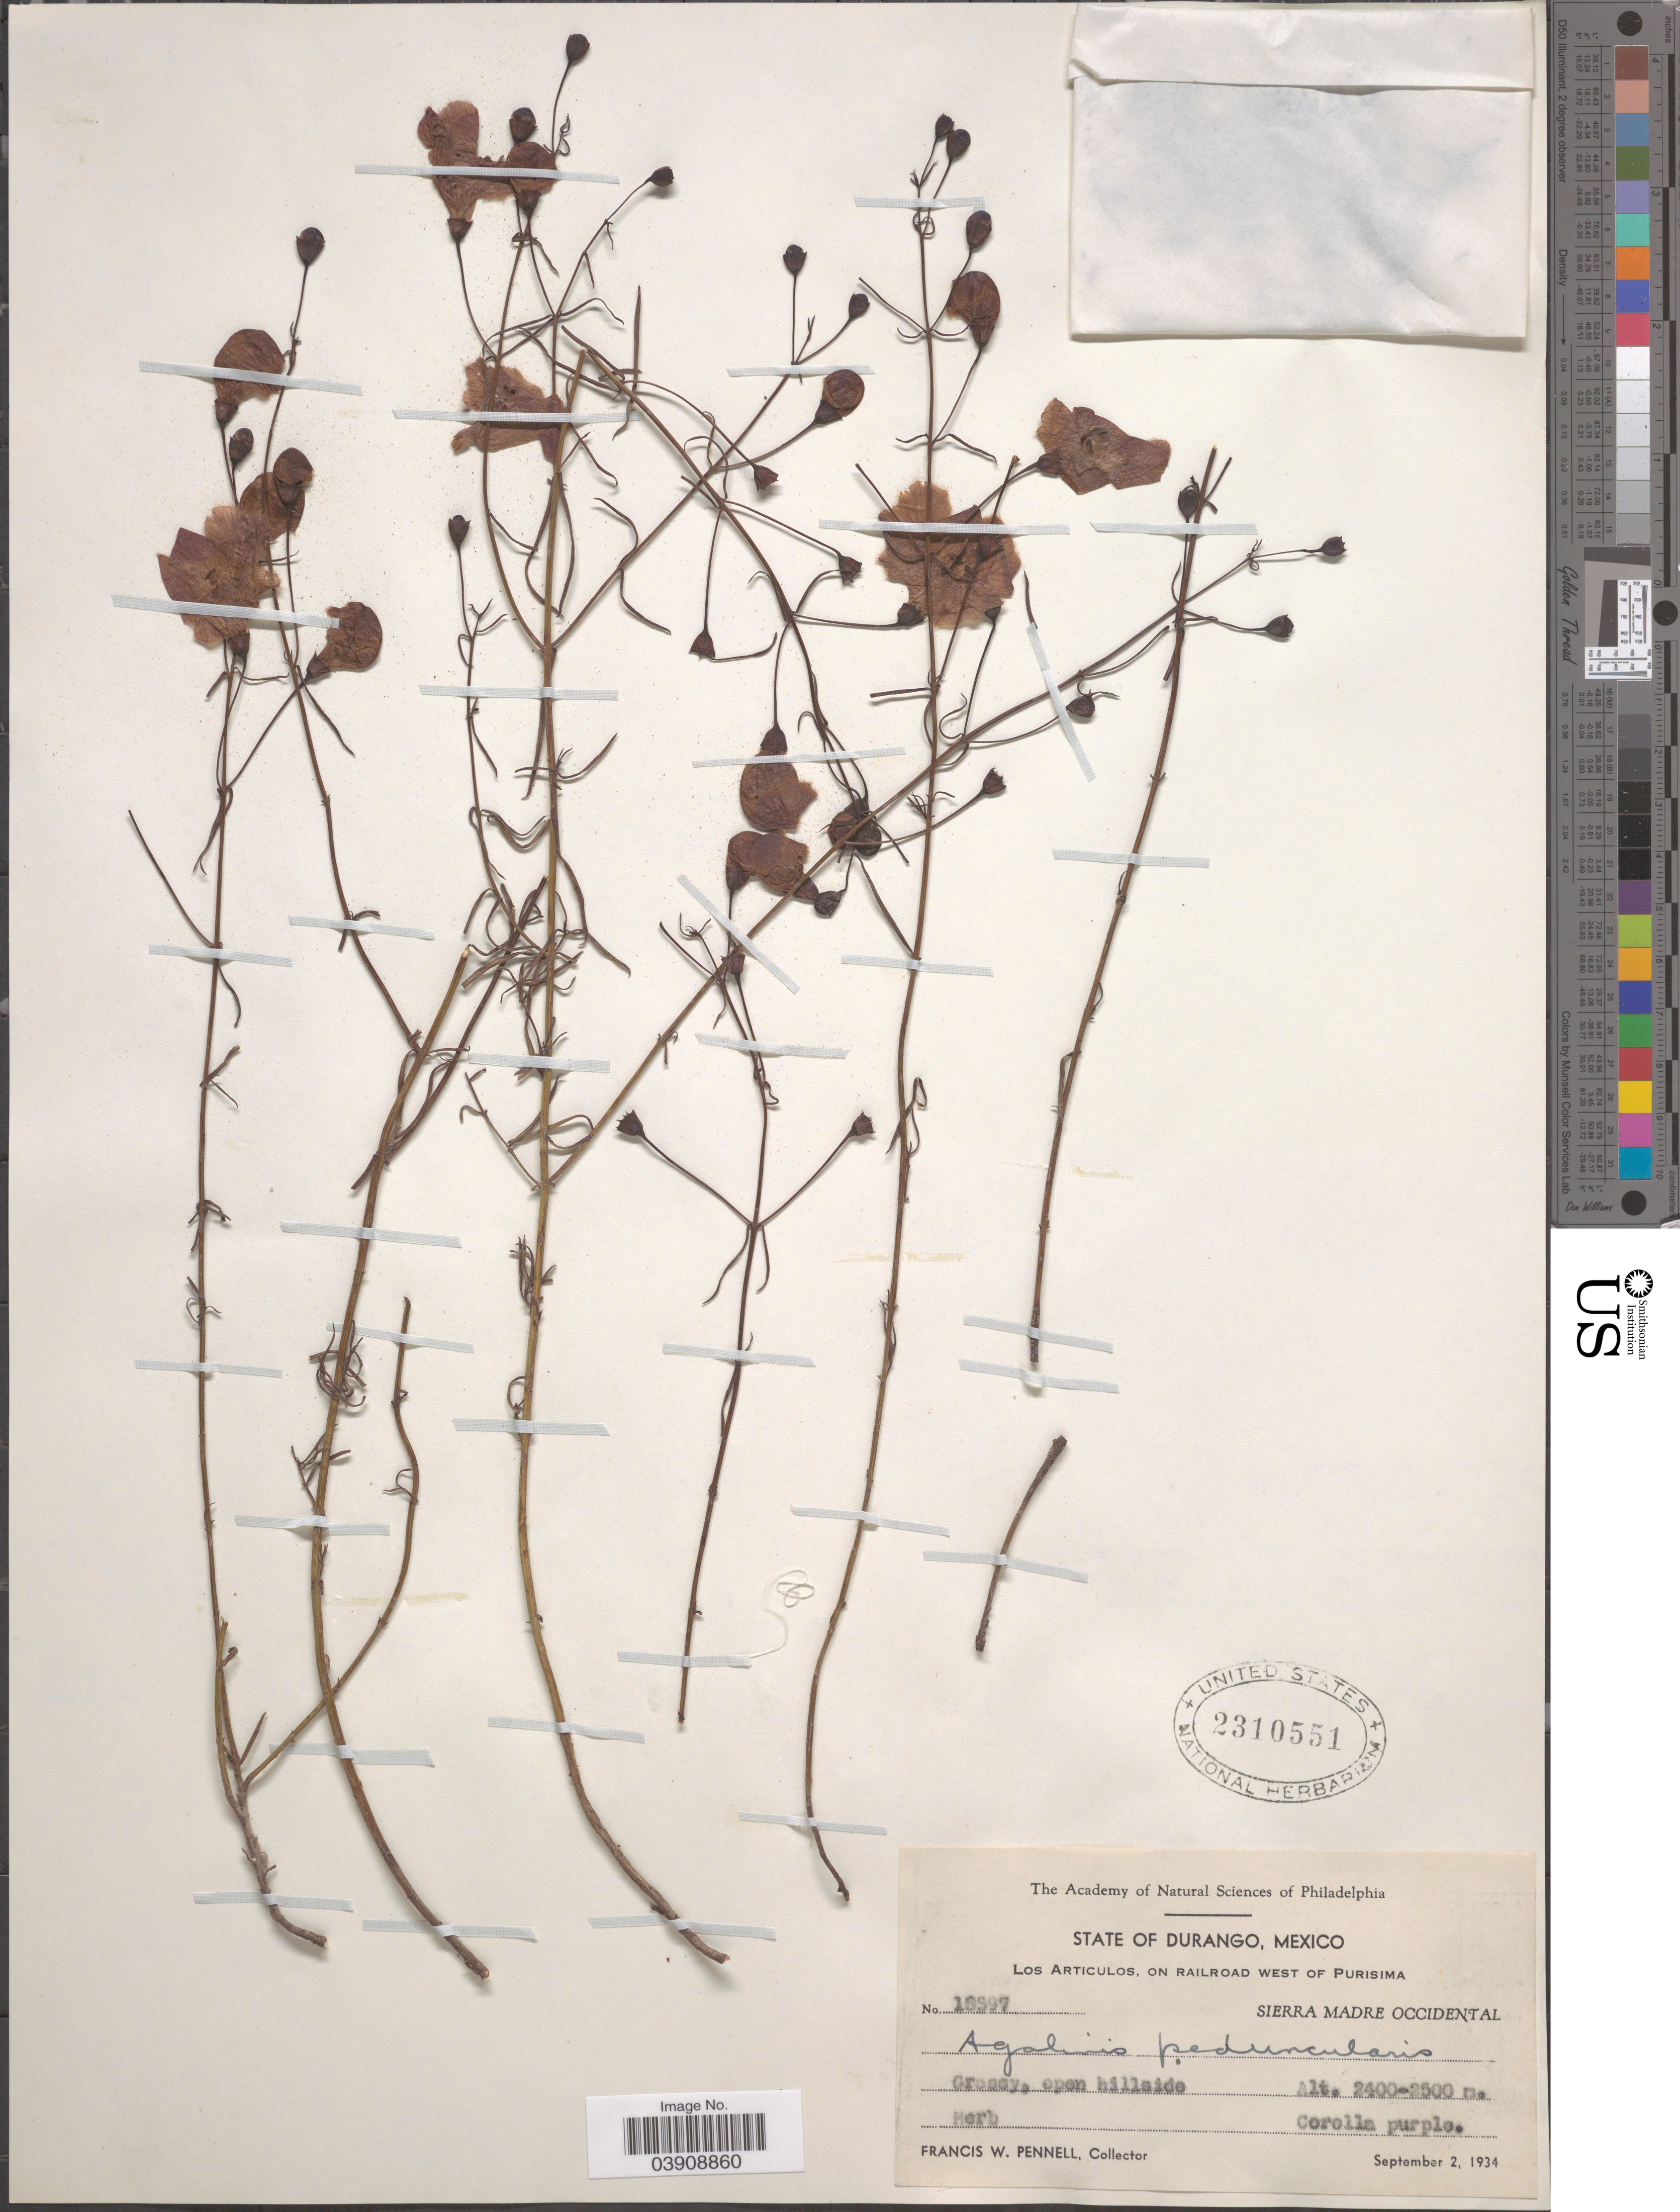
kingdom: Plantae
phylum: Tracheophyta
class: Magnoliopsida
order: Lamiales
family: Orobanchaceae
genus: Agalinis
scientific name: Agalinis peduncularis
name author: (Benth.) Pennell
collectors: F. W. Pennell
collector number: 18597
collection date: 1934-09-02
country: Mexico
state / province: Durango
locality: Los Articulos, on railroad west of Purisima. Sierra Madre Occidental. Grassy, open hillside.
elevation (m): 2400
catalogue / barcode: US 2310551